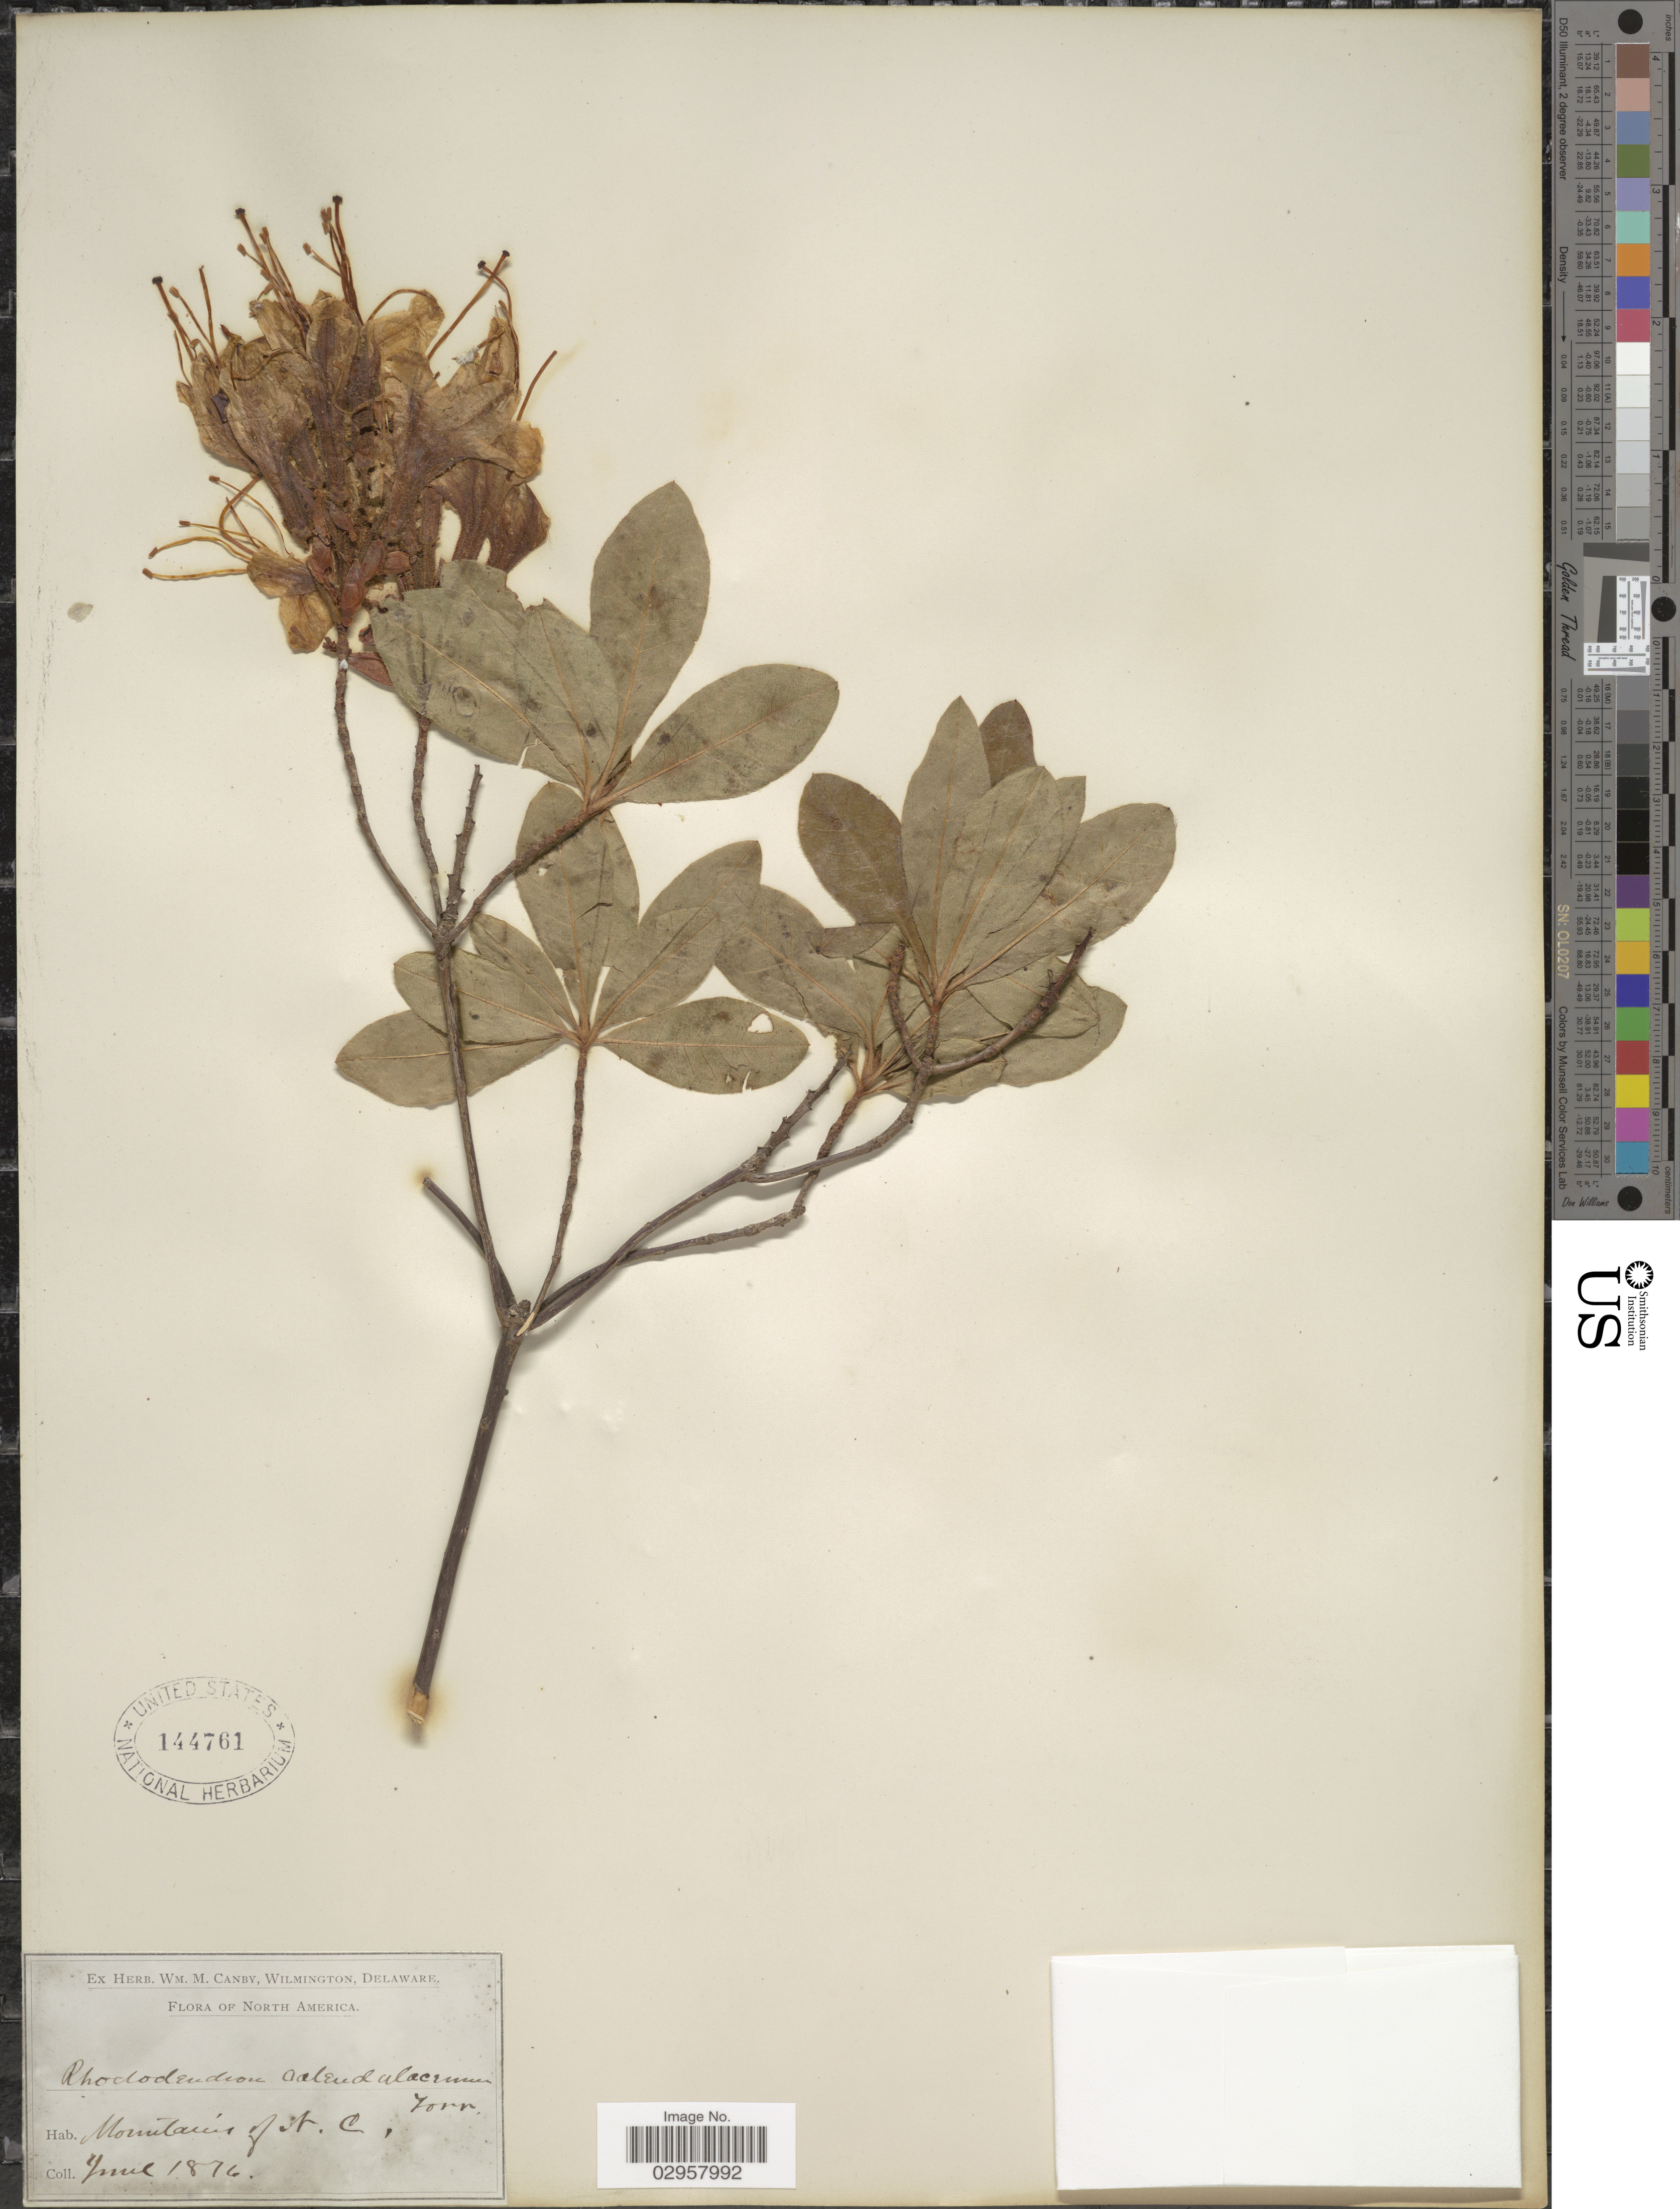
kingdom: Plantae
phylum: Tracheophyta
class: Magnoliopsida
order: Ericales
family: Ericaceae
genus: Rhododendron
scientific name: Rhododendron calendulaceum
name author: (Michx.) Torr.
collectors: ex herb. W.M. Canby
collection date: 1876-06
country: United States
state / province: North Carolina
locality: Mountains of N.C.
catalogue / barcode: US 144761